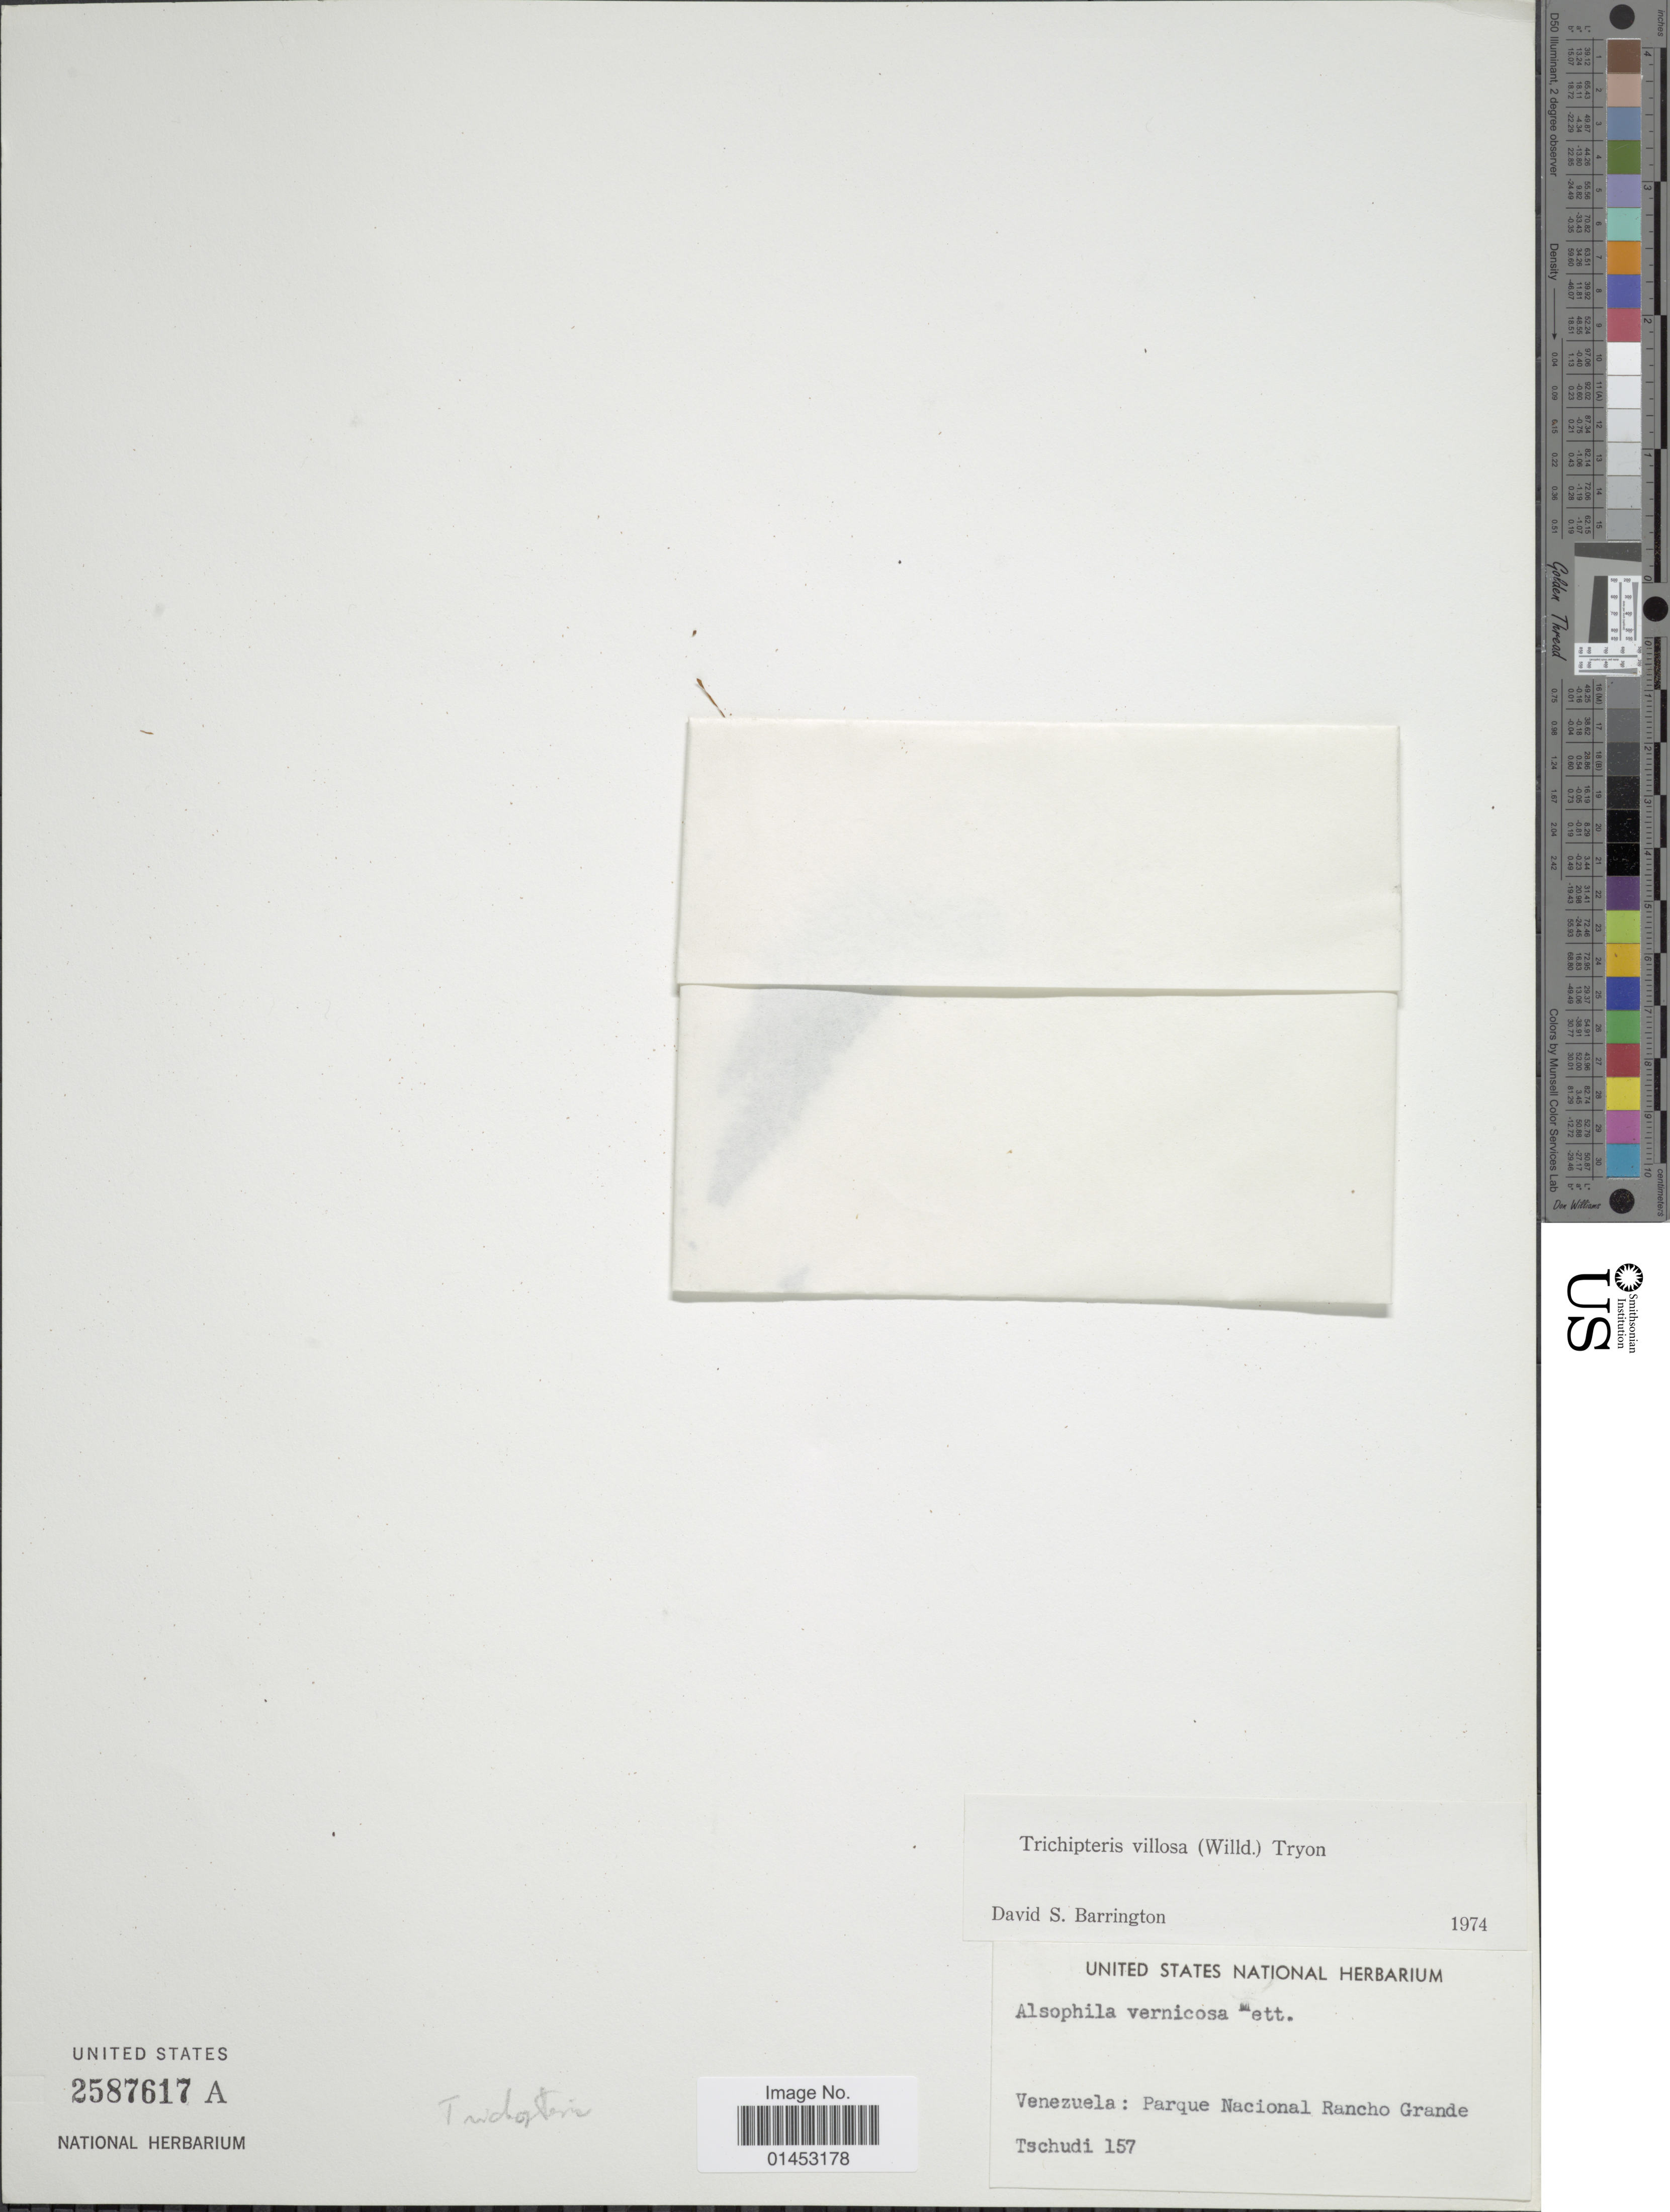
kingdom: Plantae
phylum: Tracheophyta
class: Polypodiopsida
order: Cyatheales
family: Cyatheaceae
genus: Cyathea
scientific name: Cyathea villosa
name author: Humb. & Bonpl. ex Willd.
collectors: Tschudi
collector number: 157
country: Venezuela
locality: Parque Nacional Rancho Grande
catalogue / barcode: US 2587617A